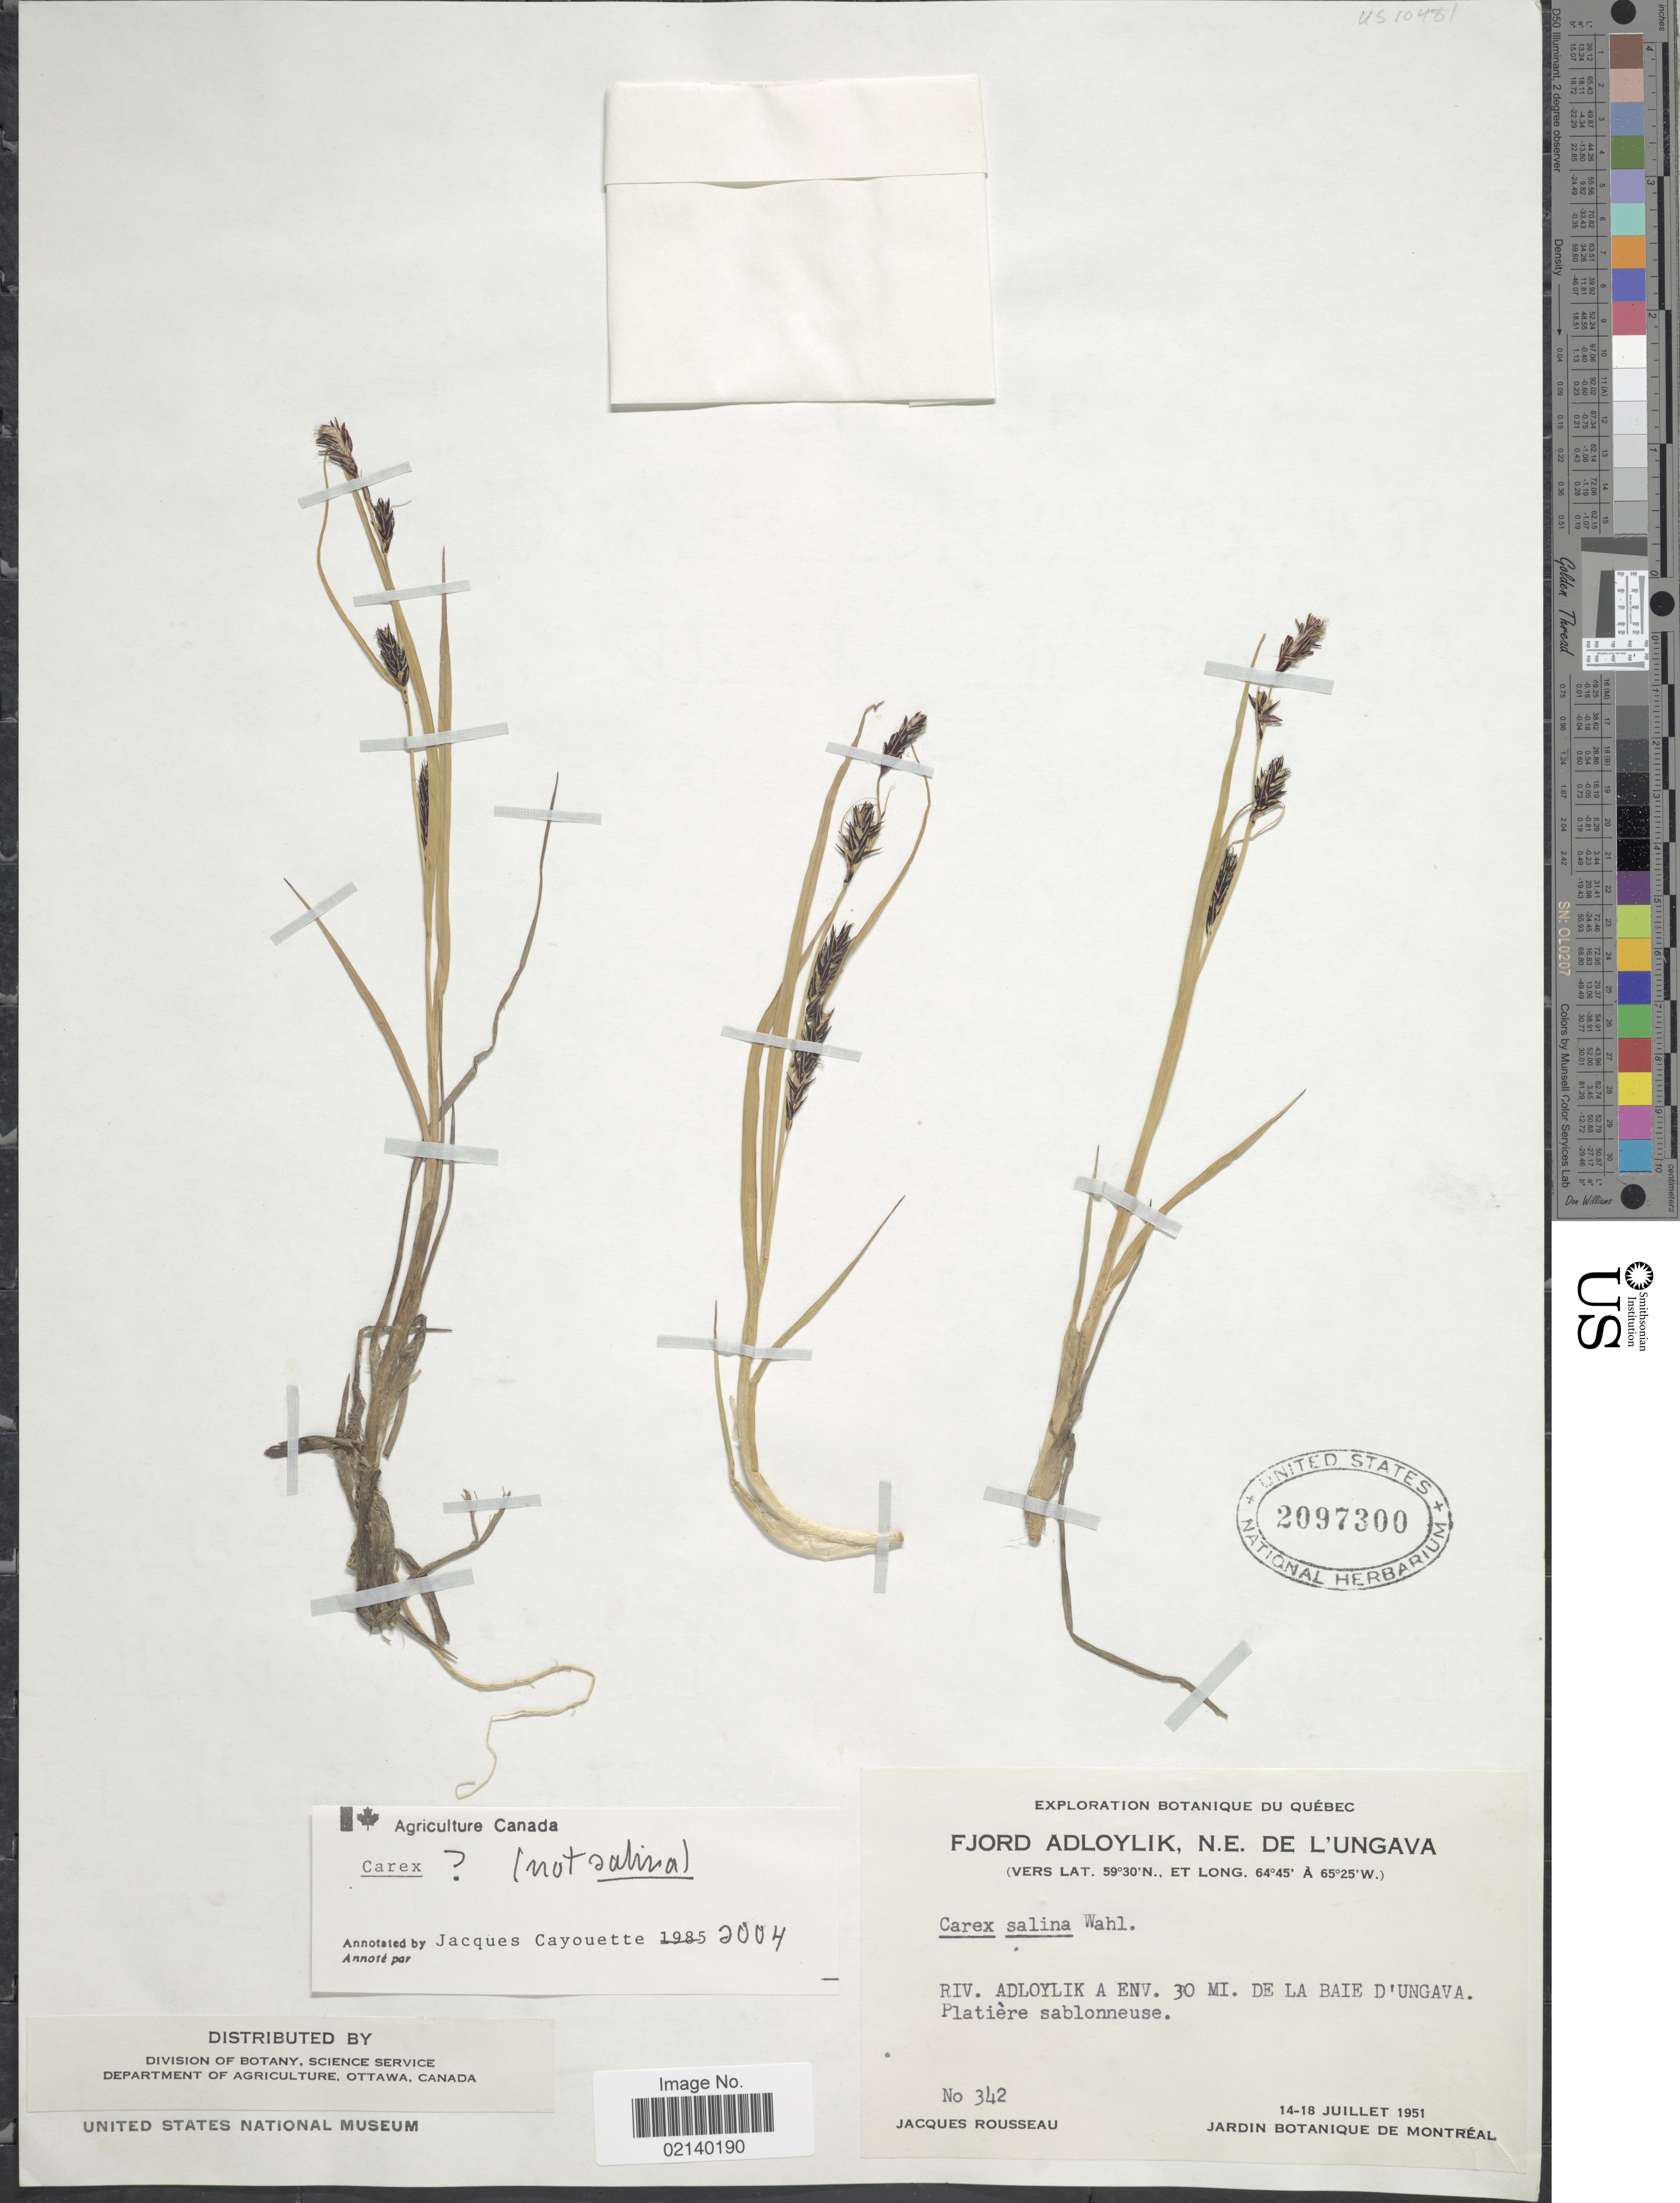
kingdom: Plantae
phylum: Tracheophyta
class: Liliopsida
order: Poales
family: Cyperaceae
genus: Carex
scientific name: Carex sp.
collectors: J. Rousseau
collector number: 342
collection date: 1951-07-14/1951-07-18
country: Canada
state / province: Quebec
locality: Fjord Adloylik, N.E. de l'Ungava. Riv. Adloylik a env. 30 mi. de la Baie D'Ungava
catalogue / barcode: US 2097300